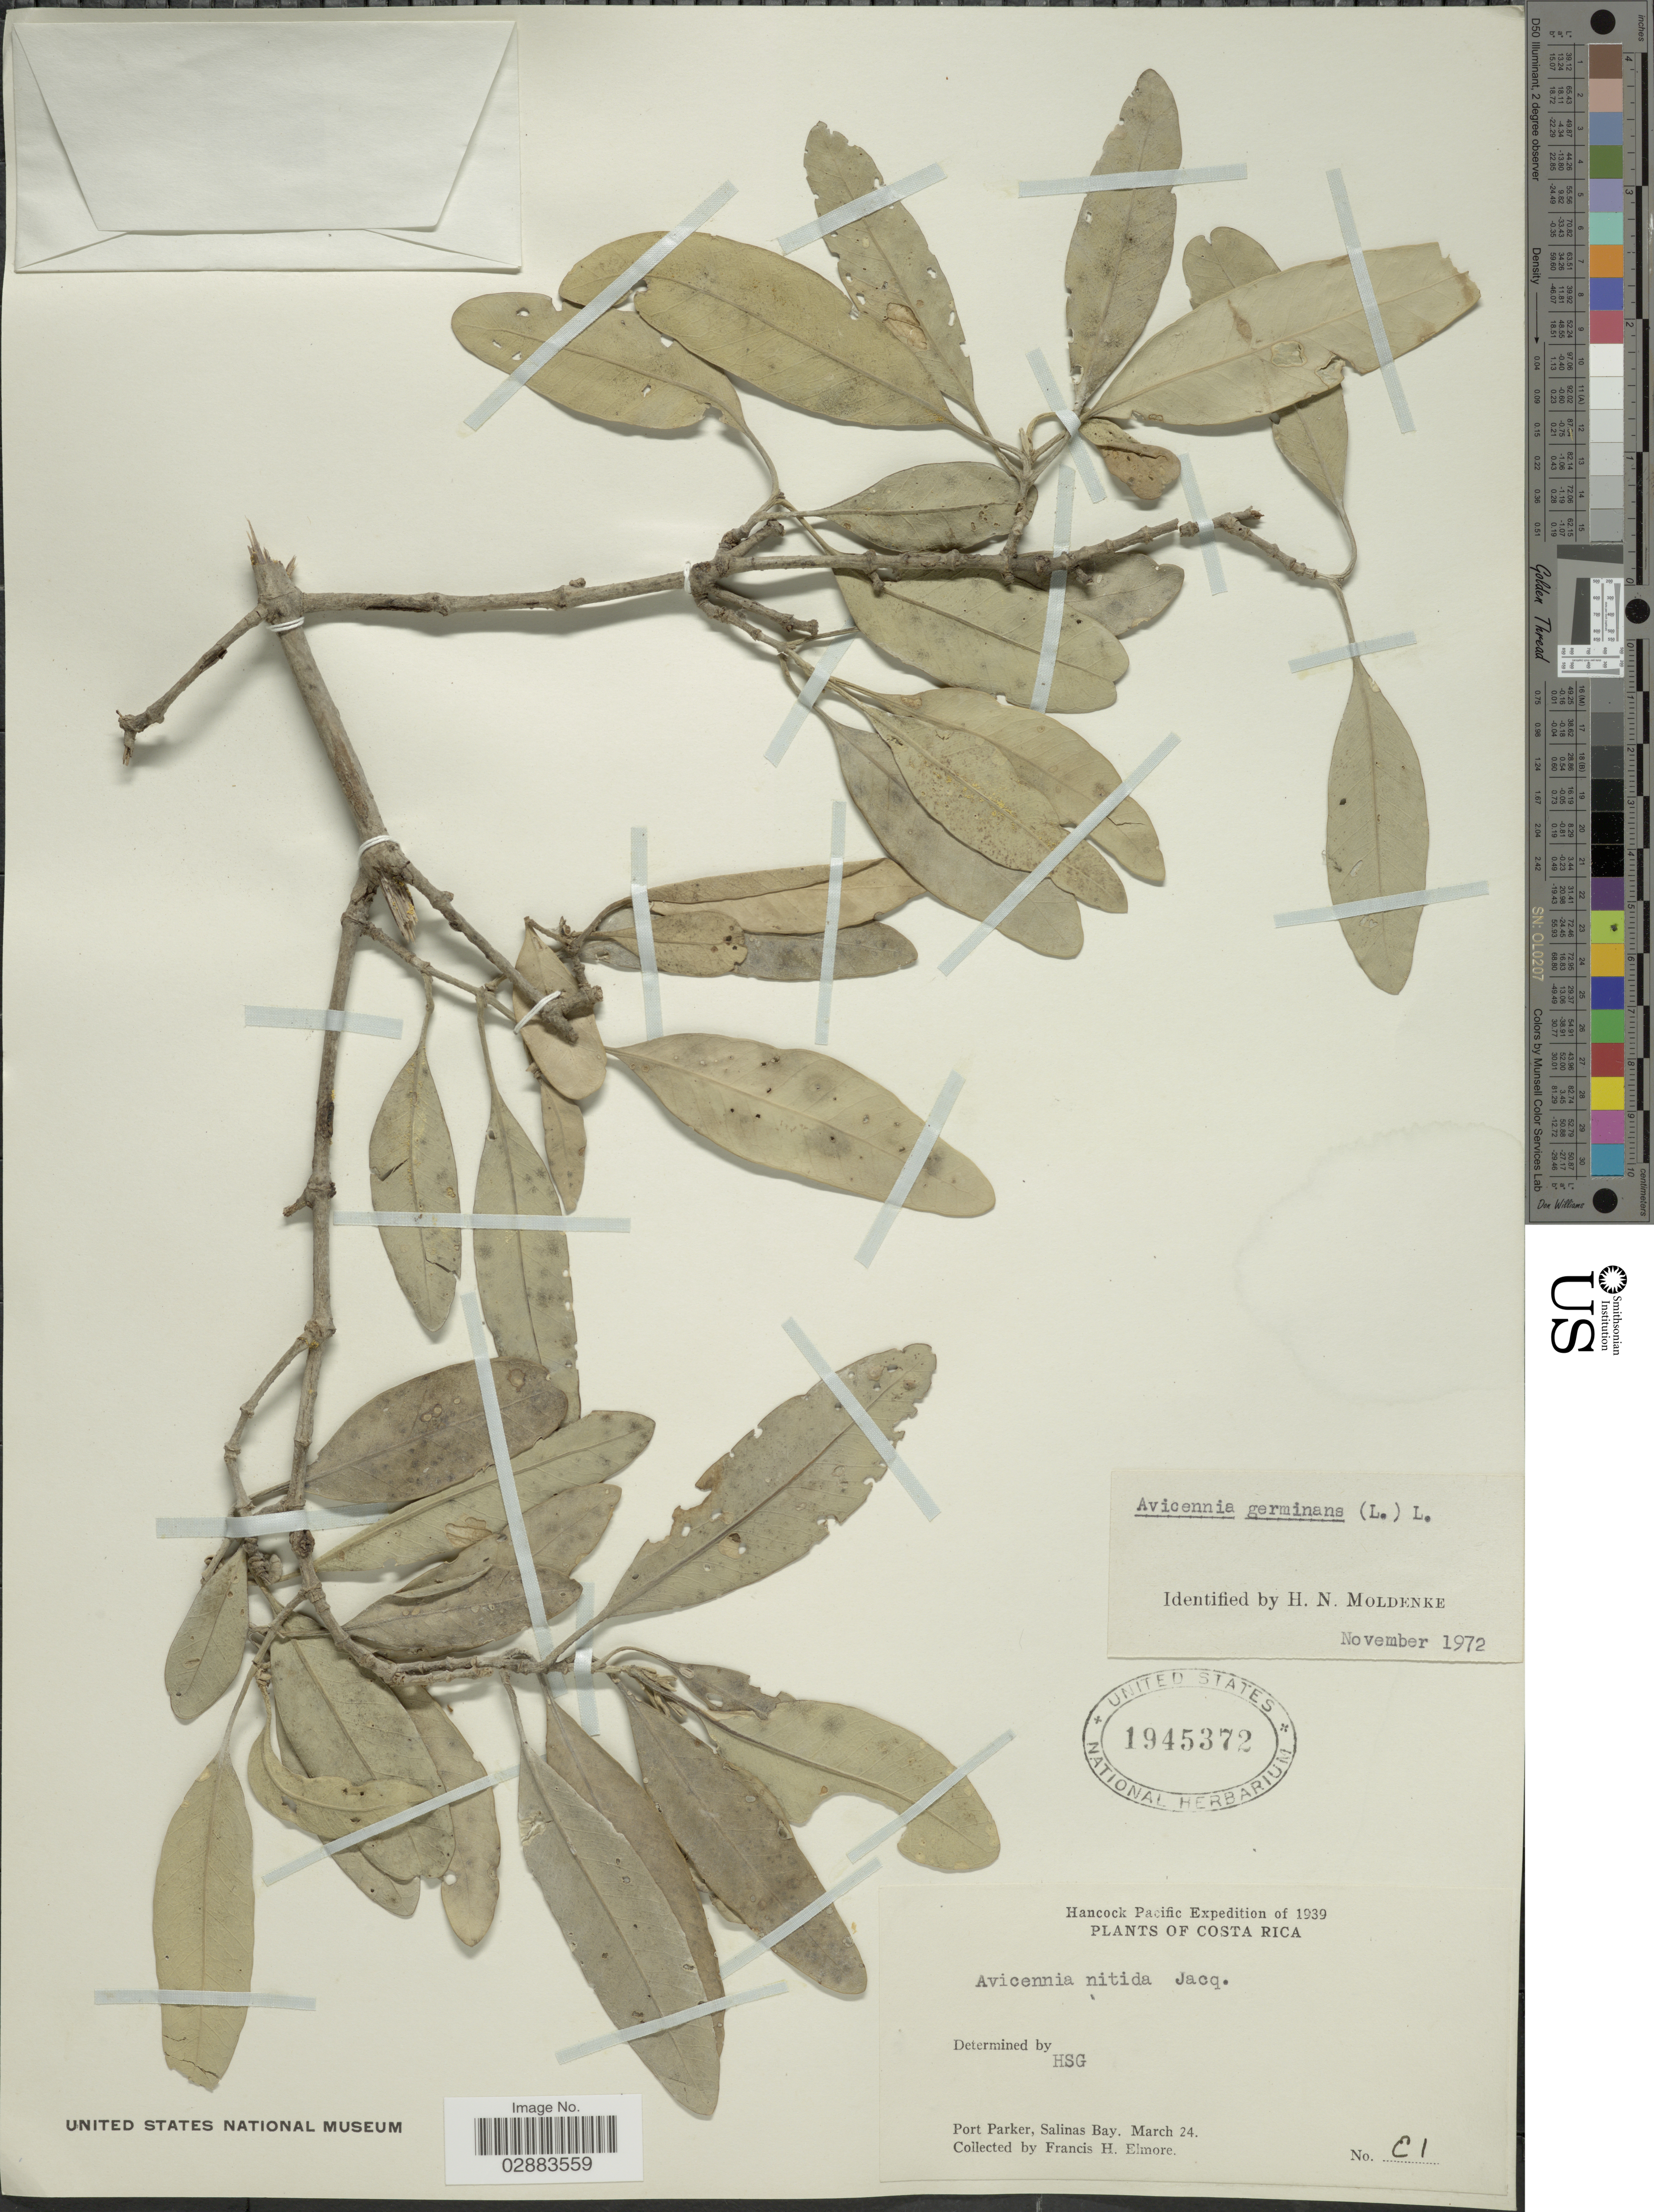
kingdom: Plantae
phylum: Tracheophyta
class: Magnoliopsida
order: Lamiales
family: Acanthaceae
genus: Avicennia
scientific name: Avicennia germinans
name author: (L.) L.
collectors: F. H. Elmore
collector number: E1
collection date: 1939-03-24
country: Costa Rica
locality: Port Parker, Salinas Bay.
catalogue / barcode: US 1945372